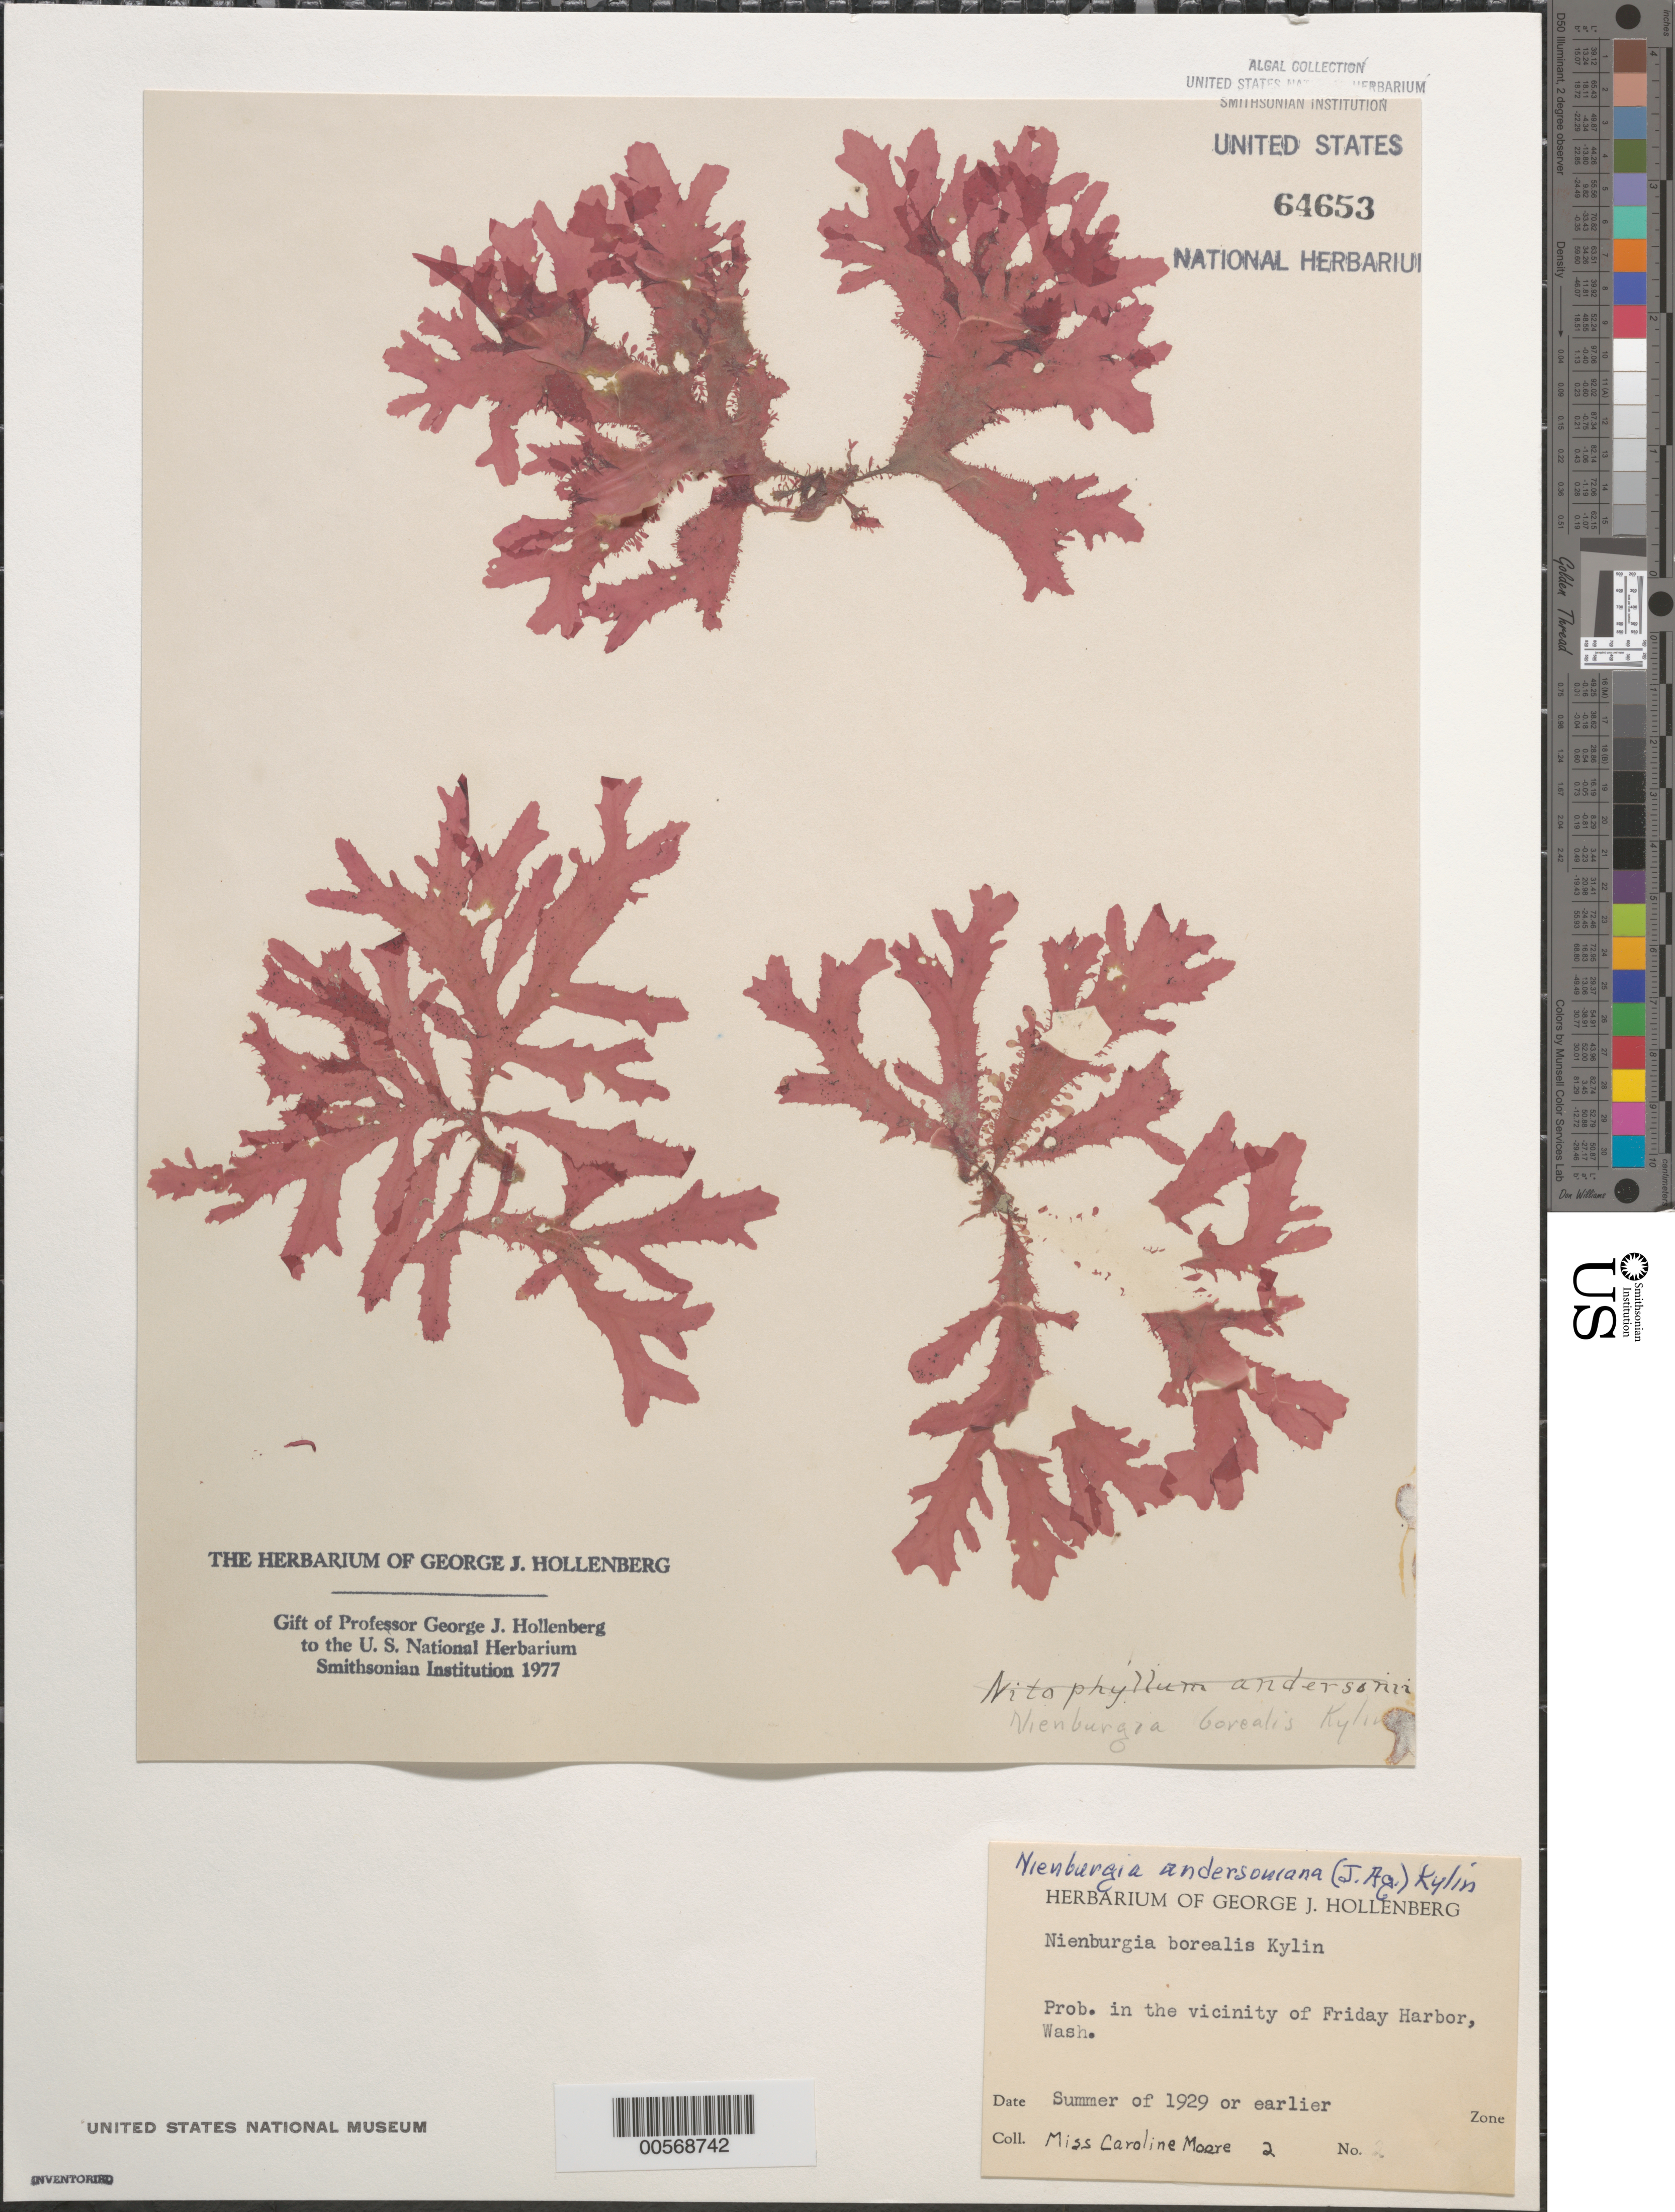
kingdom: Plantae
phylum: Rhodophyta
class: Florideophyceae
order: Ceramiales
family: Delesseriaceae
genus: Nienburgia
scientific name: Nienburgia andersoniana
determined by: Hollenberg, George J.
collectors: C. Moore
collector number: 2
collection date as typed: Sum 1929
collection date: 1929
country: United States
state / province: Washington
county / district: San Juan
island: San Juan Island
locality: Probably Friday Harbor area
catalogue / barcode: US 64653